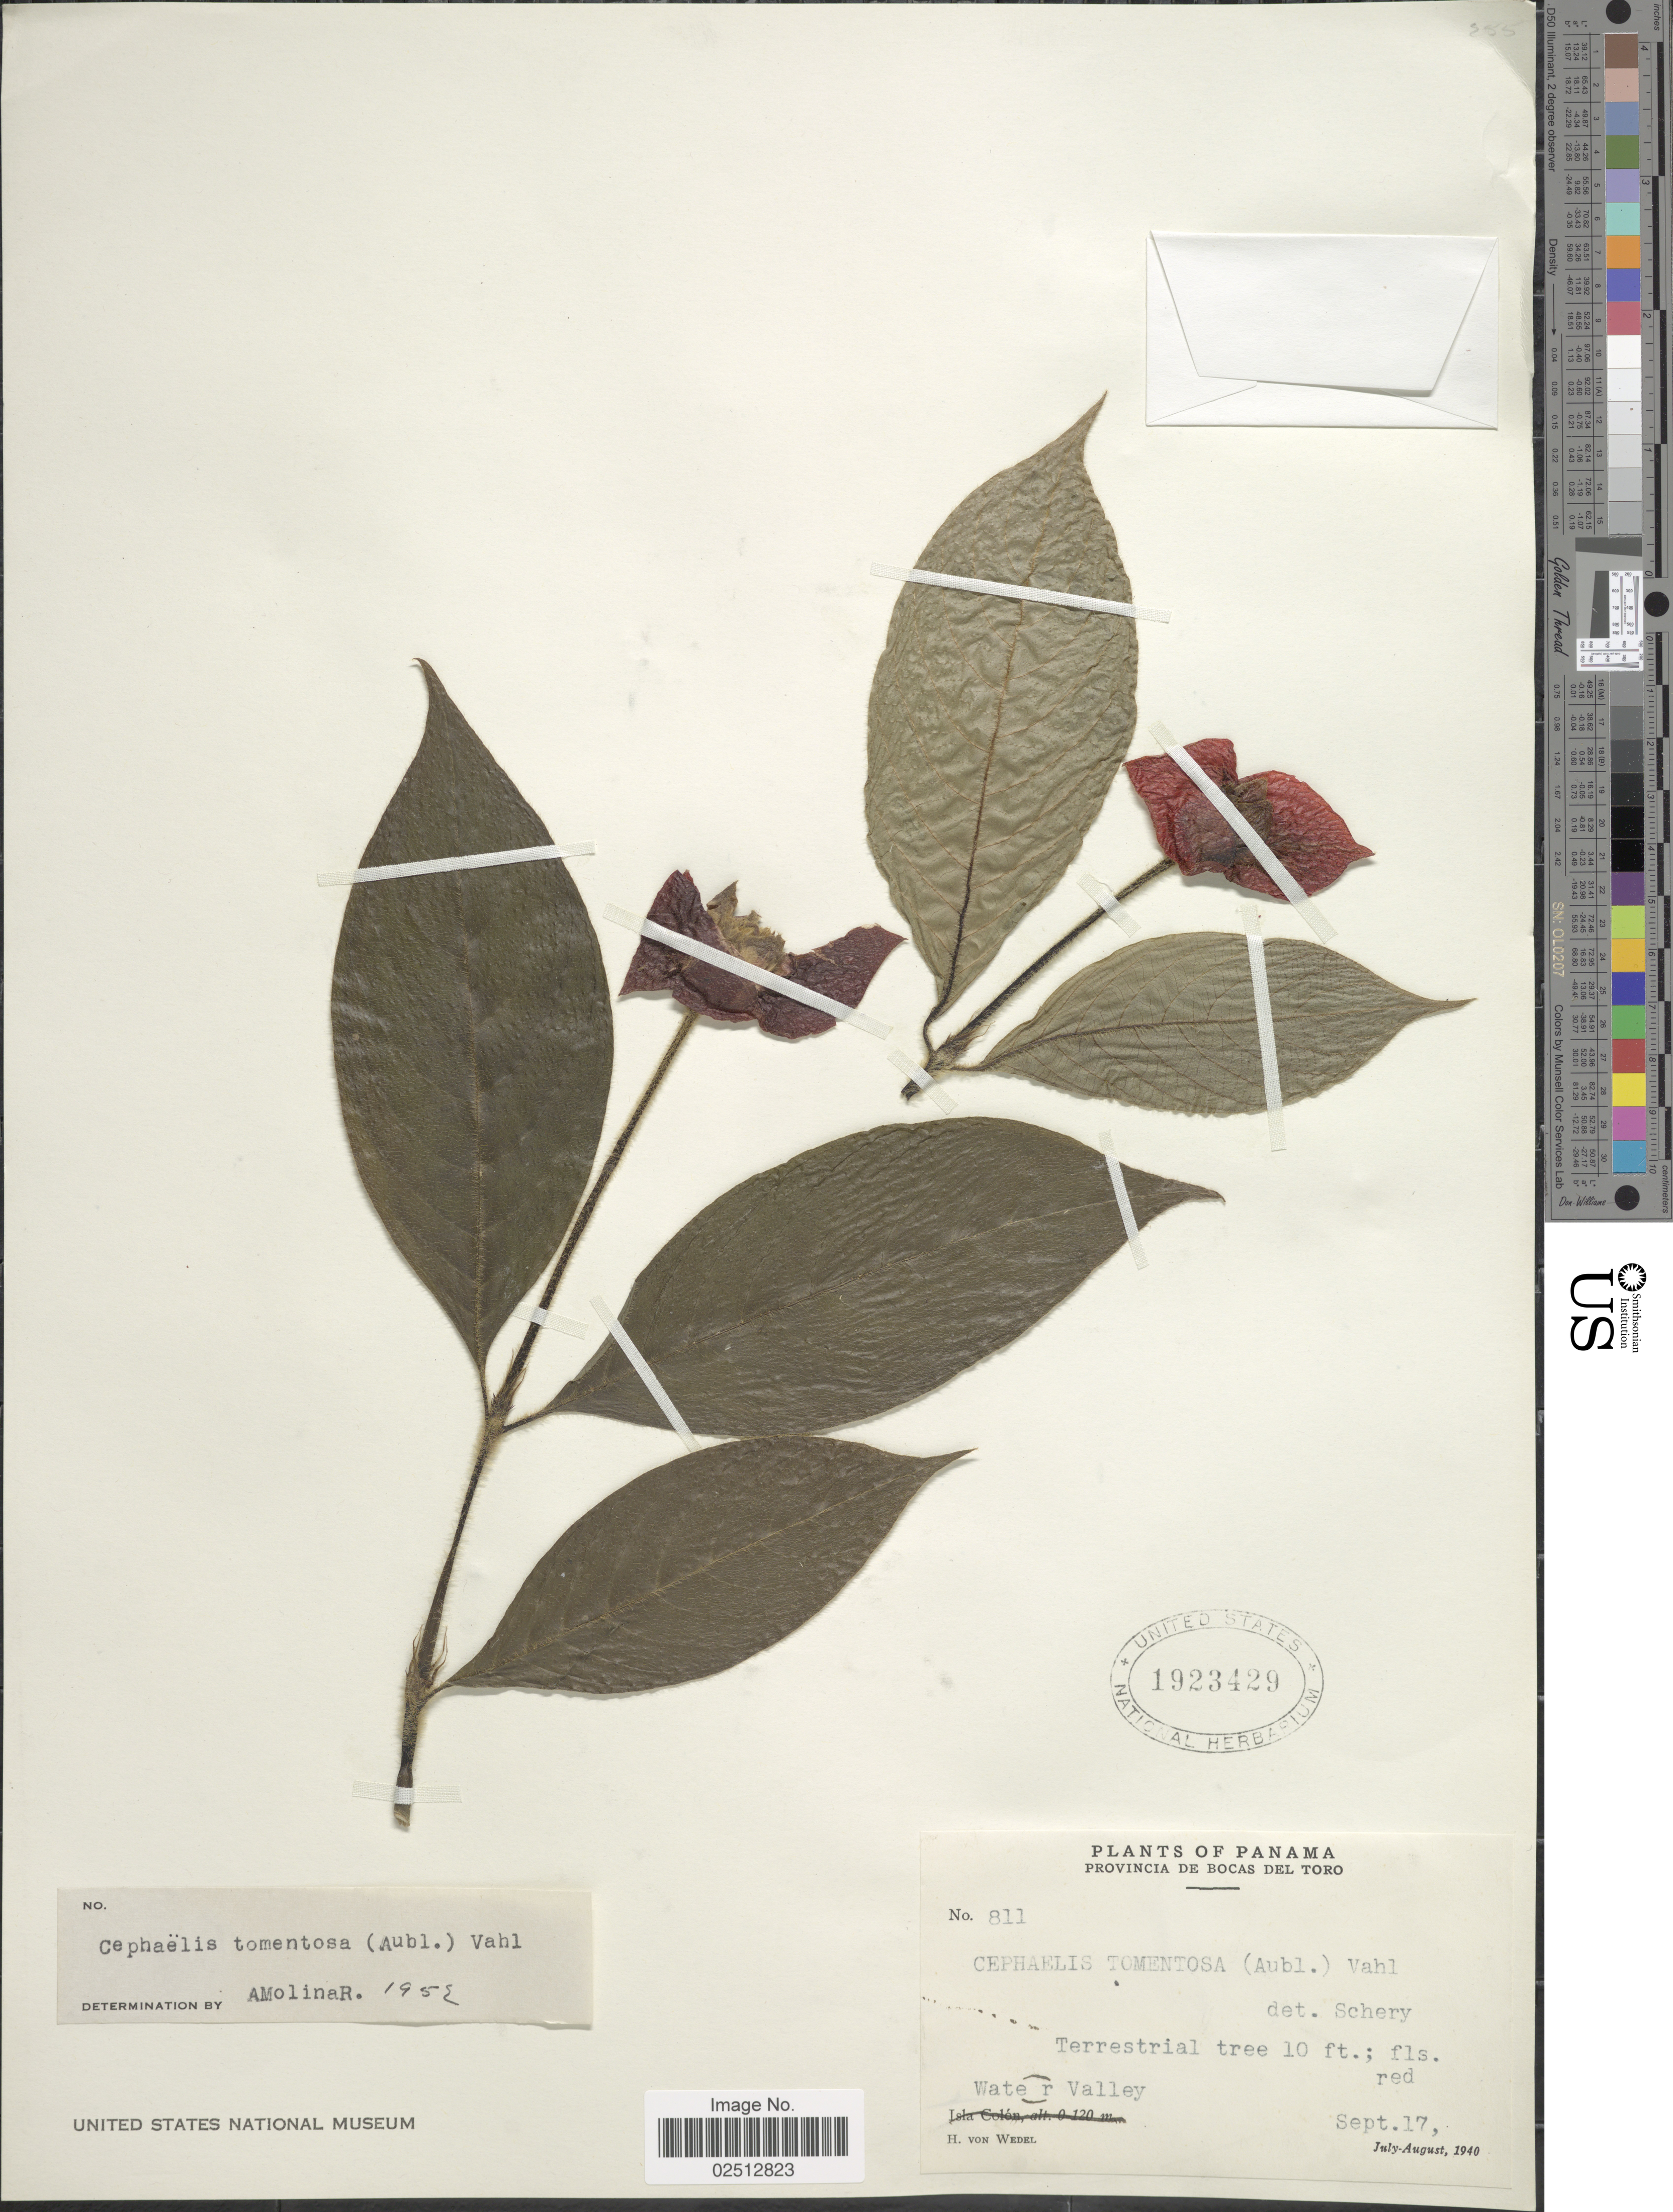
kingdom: Plantae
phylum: Tracheophyta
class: Magnoliopsida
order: Gentianales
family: Rubiaceae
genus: Psychotria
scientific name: Psychotria poeppigiana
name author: Müll. Arg.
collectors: H. von Wedel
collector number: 811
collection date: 1940-09-17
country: Panama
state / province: Bocas del Toro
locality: Provincia de Bocas del Toro. Water Valley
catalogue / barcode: US 1923429